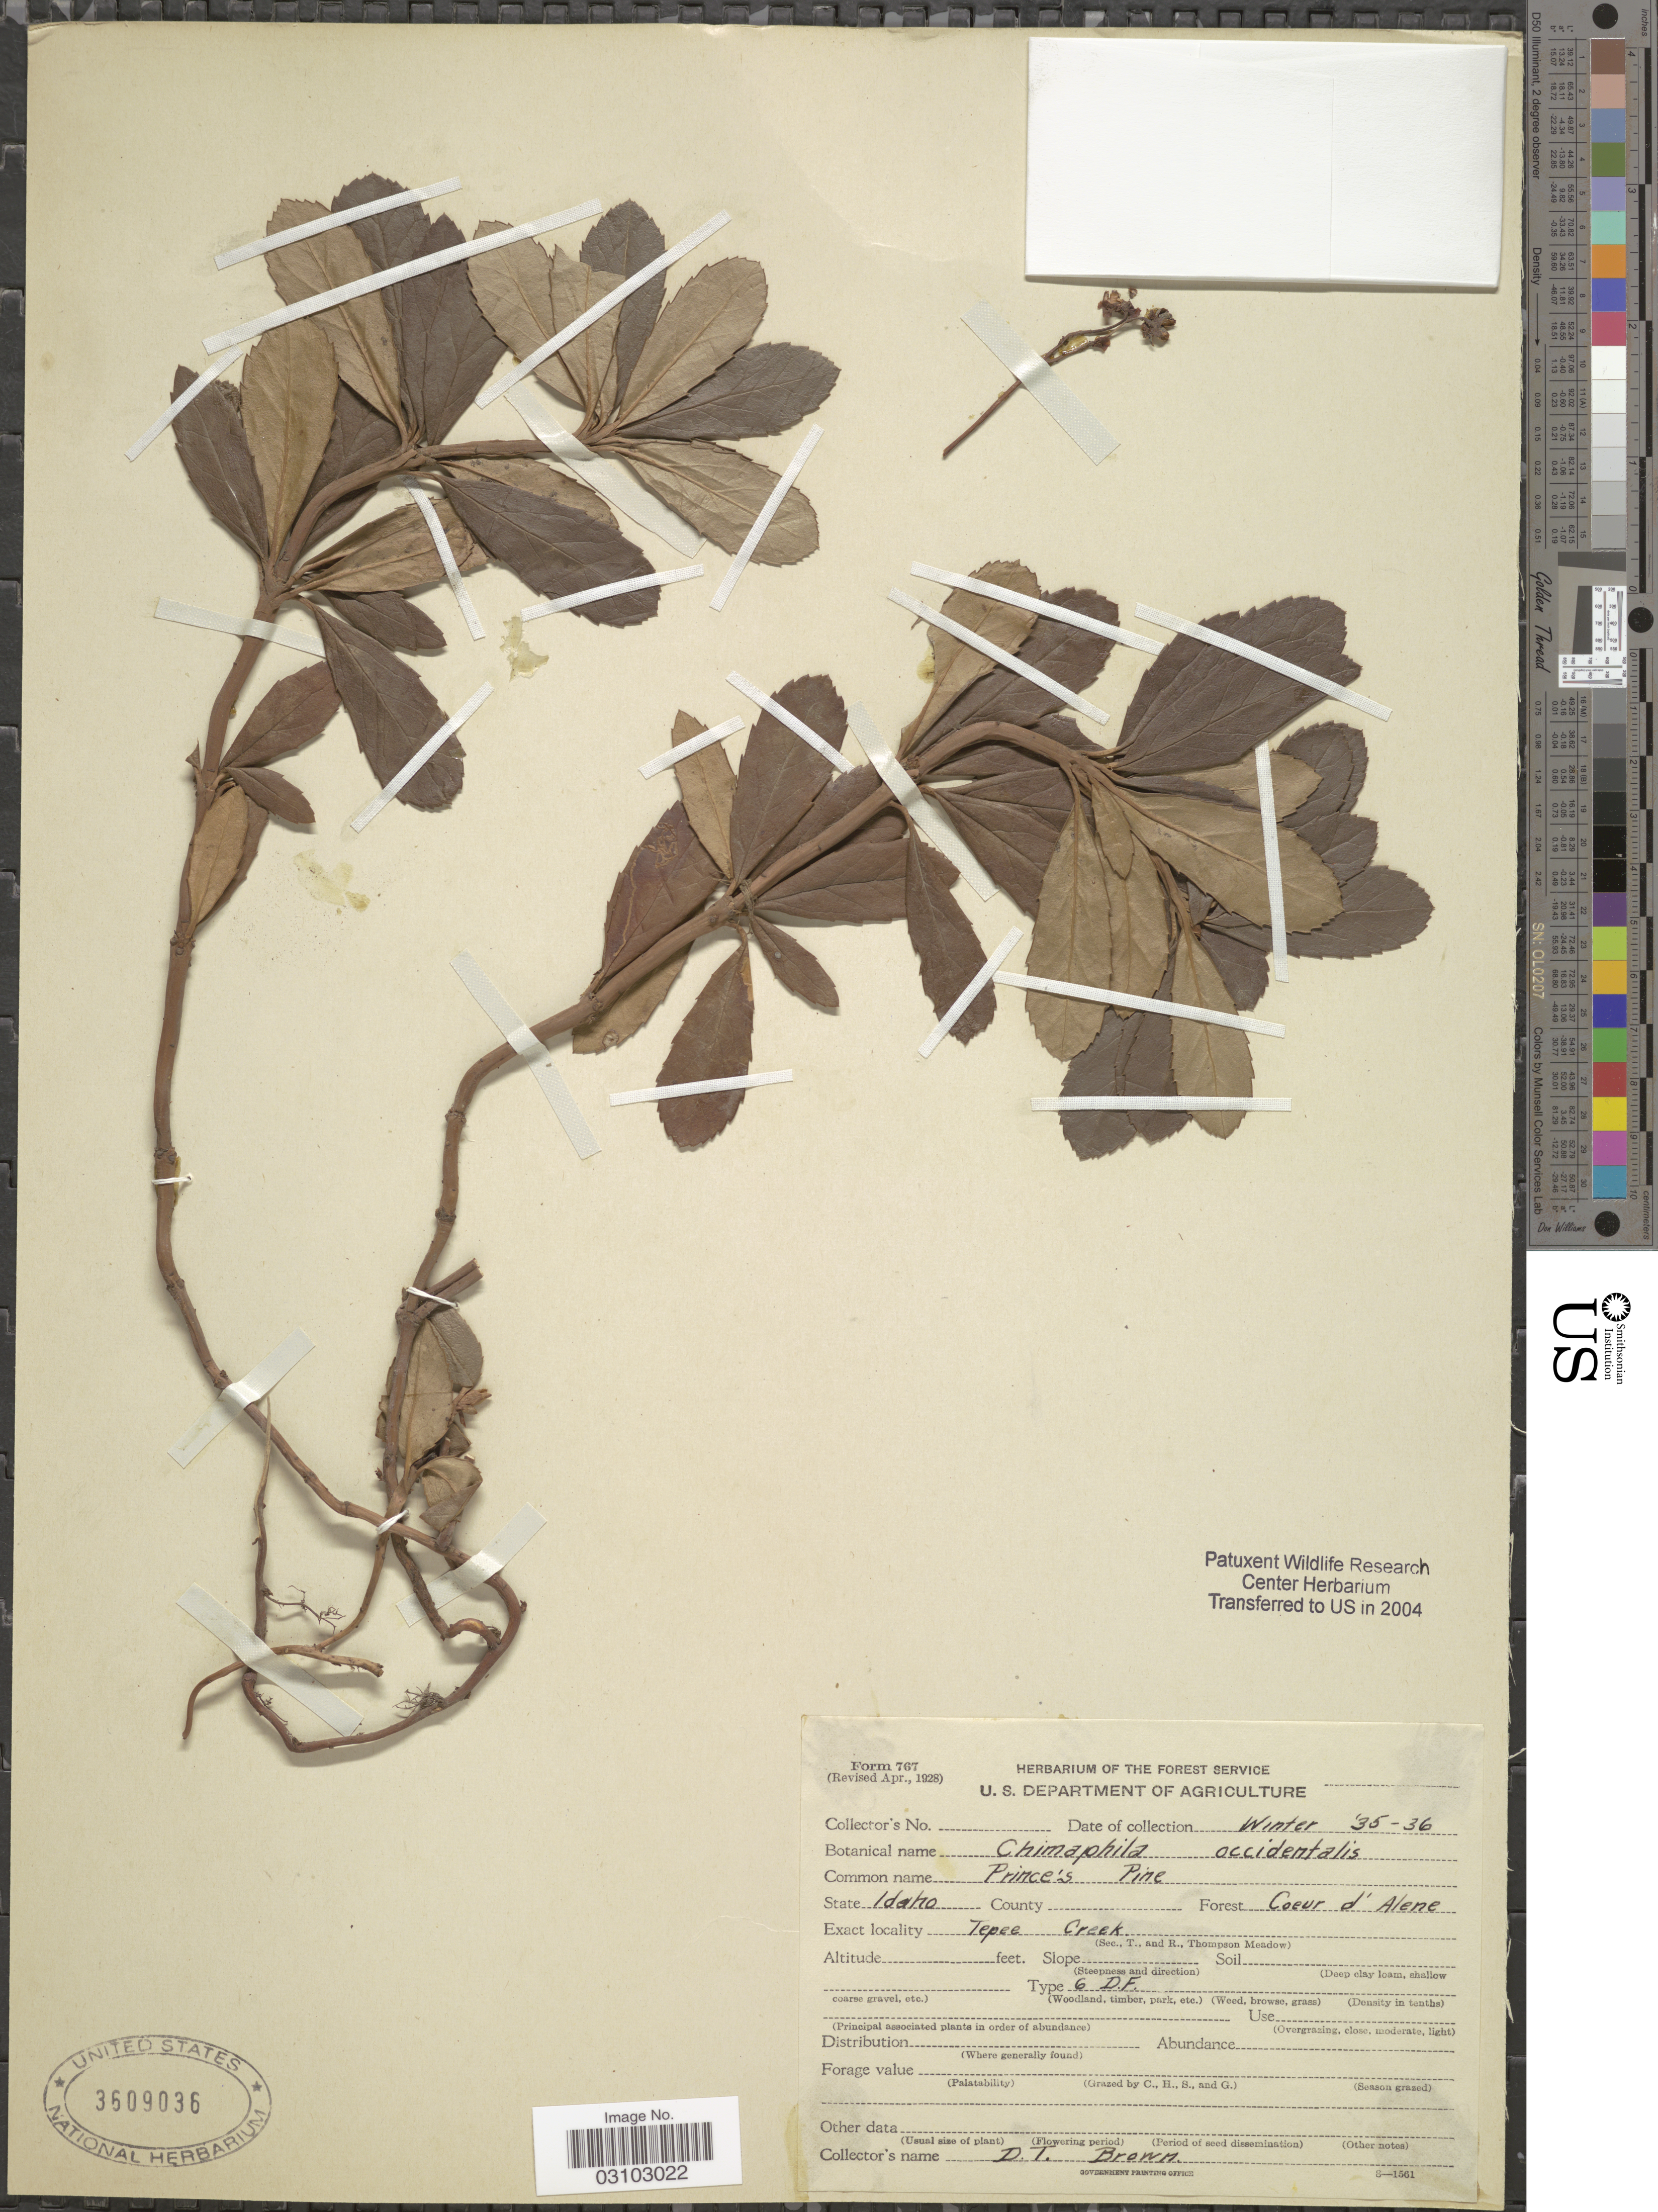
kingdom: Plantae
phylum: Tracheophyta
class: Magnoliopsida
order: Ericales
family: Ericaceae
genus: Chimaphila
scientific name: Chimaphila umbellata subsp. occidentalis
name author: (Rydb.) Hultén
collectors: D. Brown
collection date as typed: Winter '35-36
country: United States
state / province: Idaho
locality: Forest Coeur d'Alene. Tepee Creek. (Sec. T., and R., Thompson Meadow).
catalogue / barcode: US 3609036